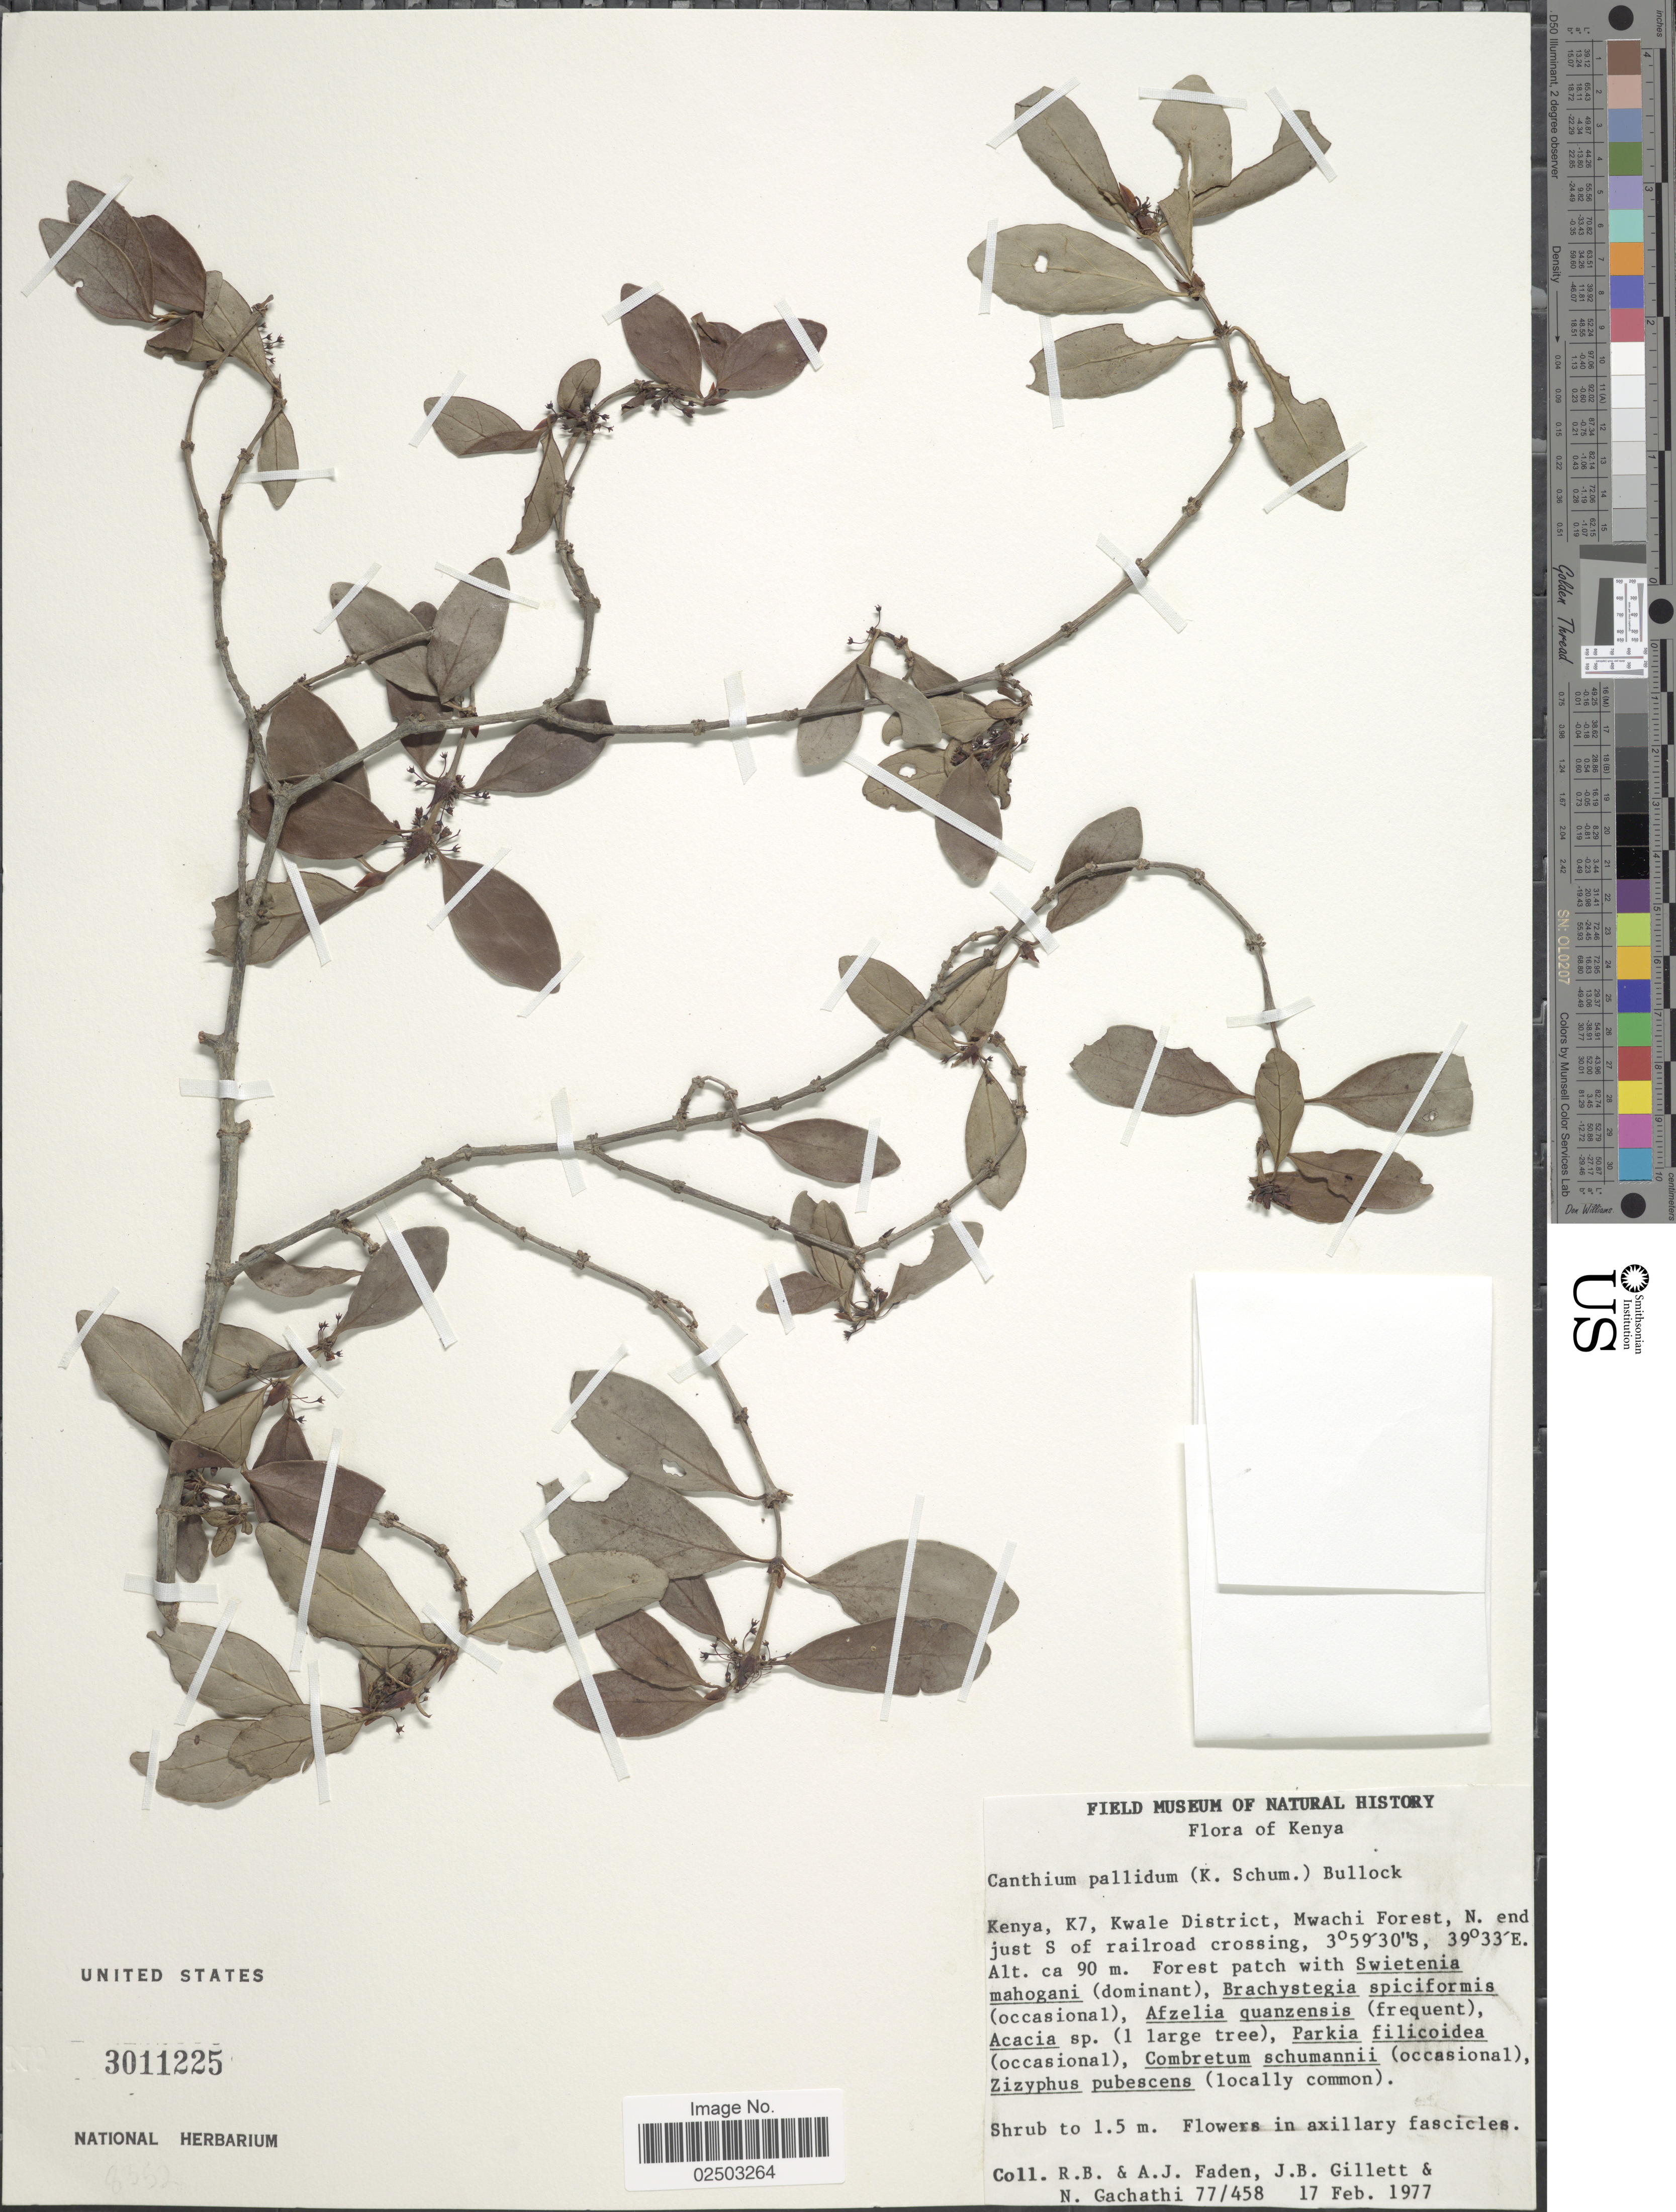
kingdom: Plantae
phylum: Tracheophyta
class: Magnoliopsida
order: Gentianales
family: Rubiaceae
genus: Canthium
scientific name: Canthium pallidum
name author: (K. Schum.) Bullock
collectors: R. B. Faden, A. J. Faden, J. B. Gillett & N. Gachathi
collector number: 77/458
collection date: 1977-02-17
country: Kenya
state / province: Kwale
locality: Kenya, K7, Kwale District, Mwachi Forest, N. end just S of railroad crossing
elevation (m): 90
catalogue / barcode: US 3011225